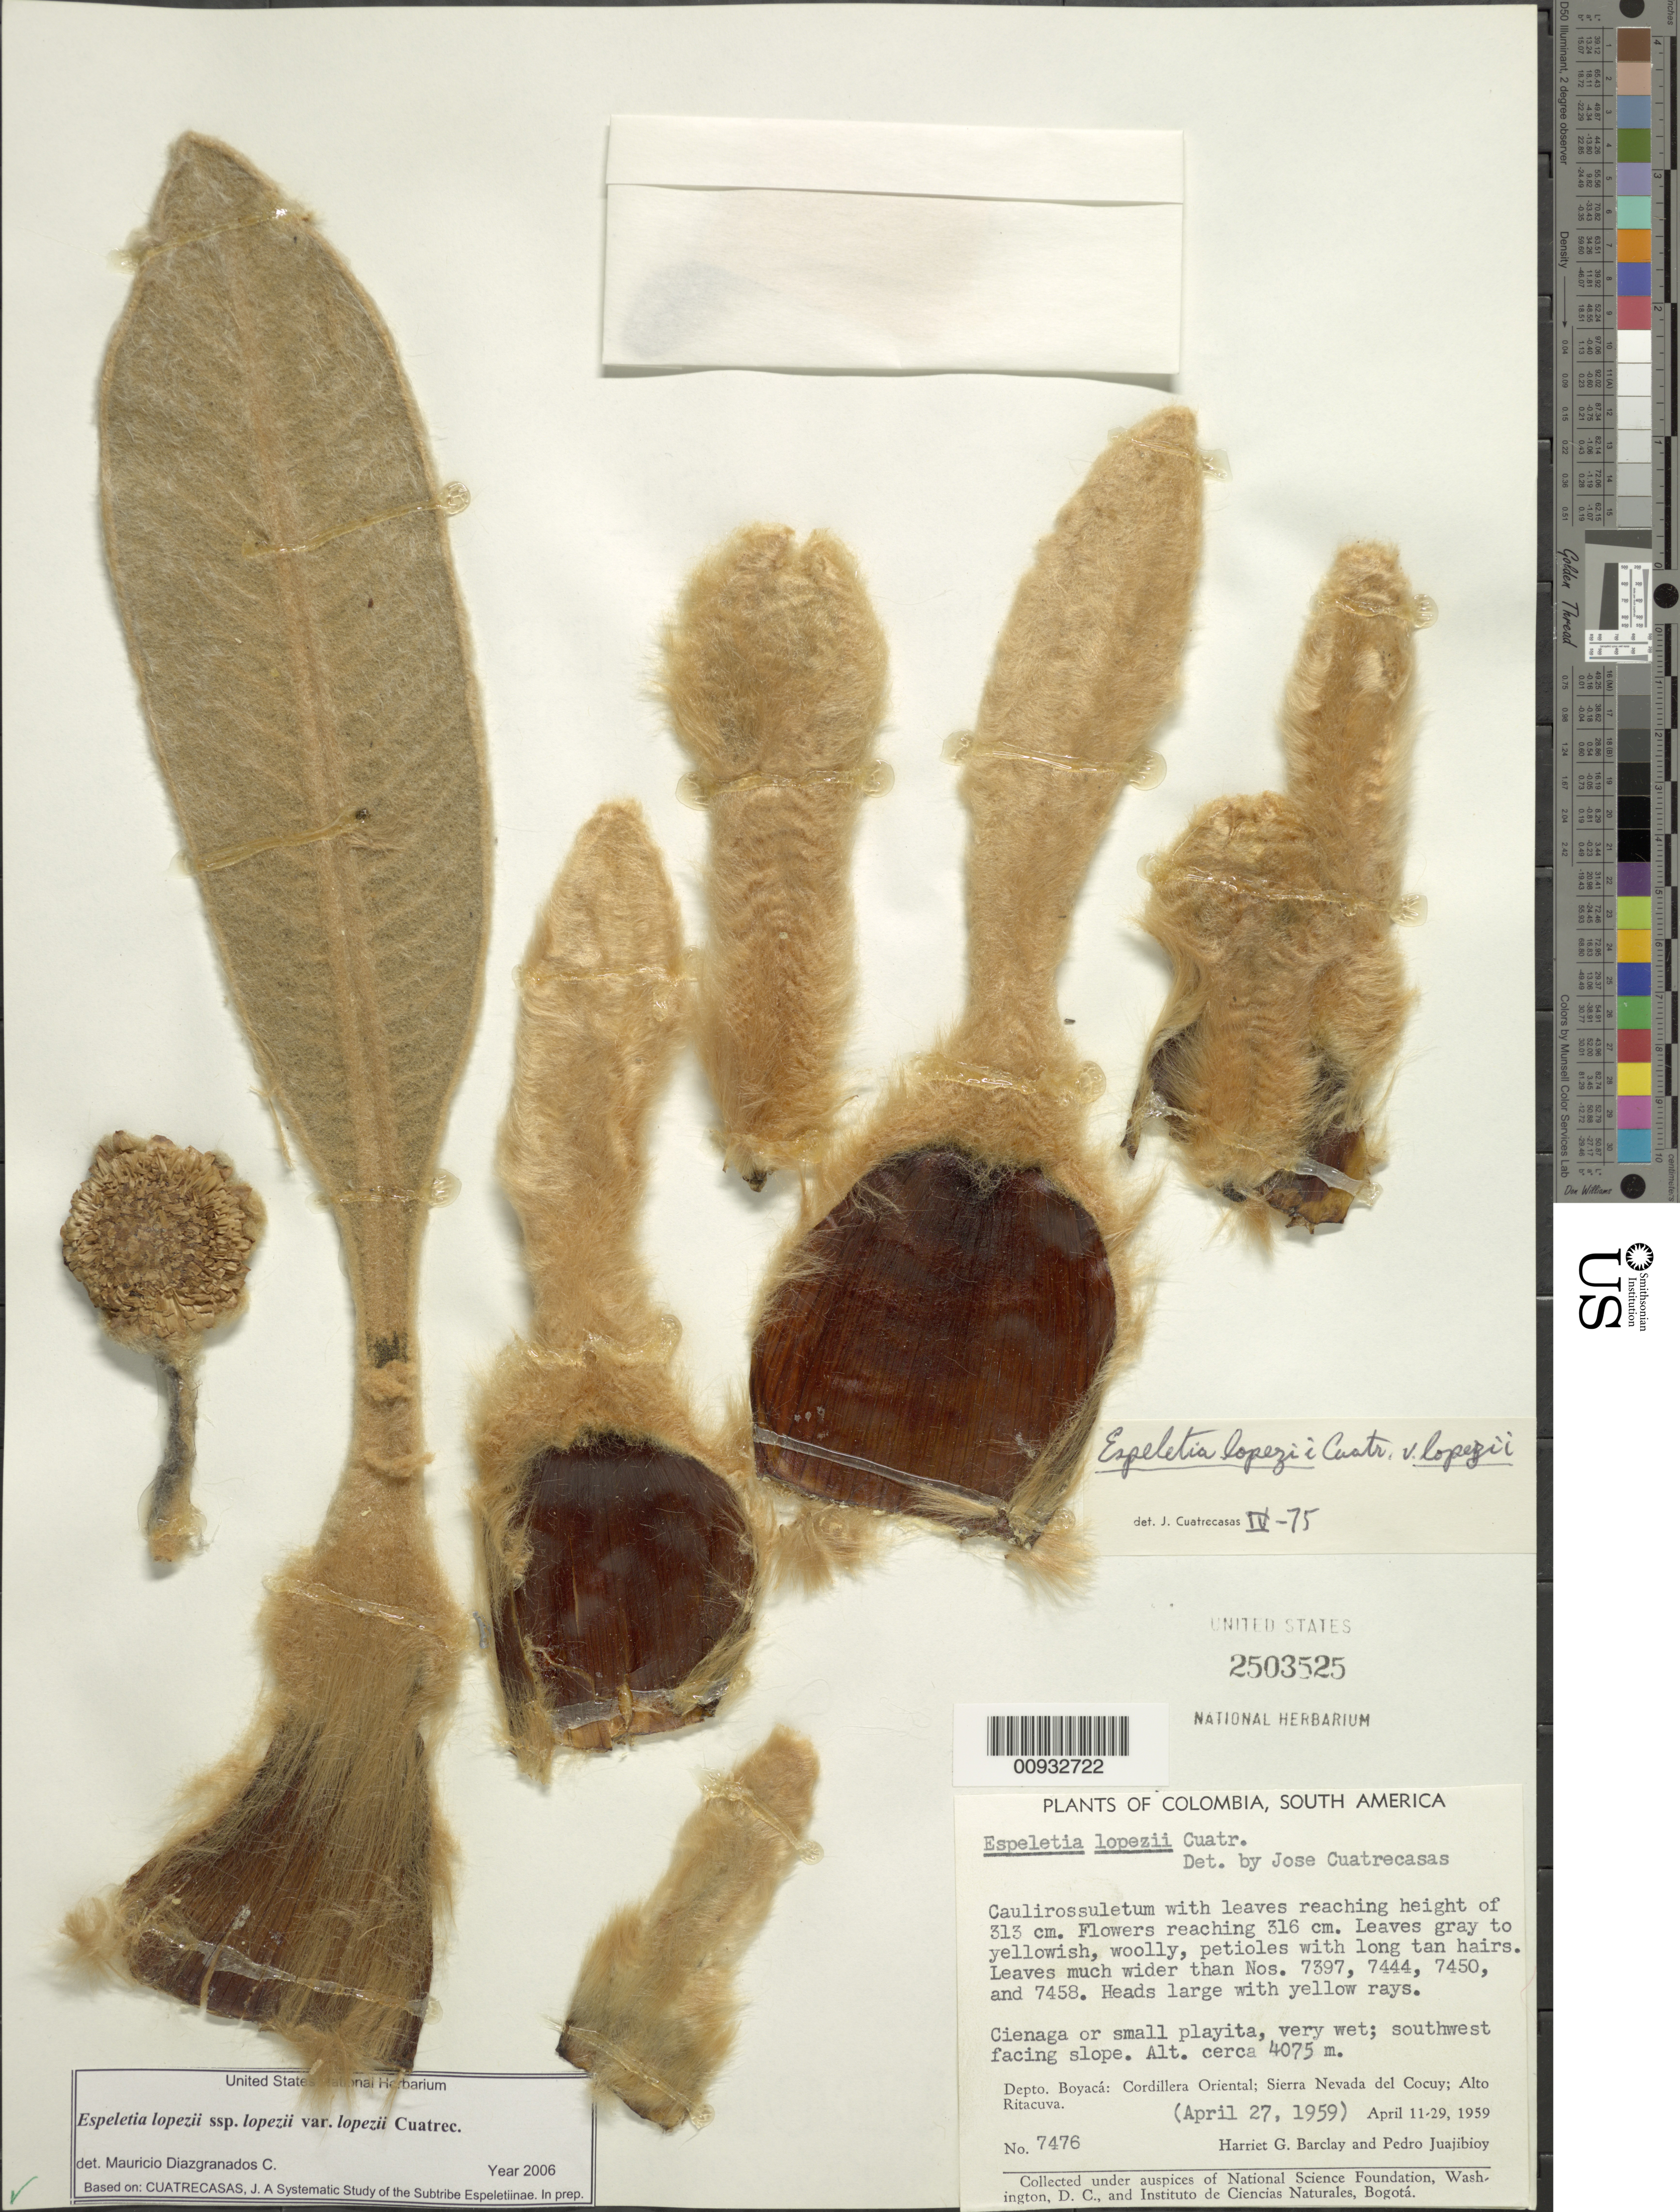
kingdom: Plantae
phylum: Tracheophyta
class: Magnoliopsida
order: Asterales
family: Asteraceae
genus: Espeletia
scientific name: Espeletia lopezii var. lopezi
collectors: H. G. Barclay & P. Juajibioy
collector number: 7476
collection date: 1959-04-27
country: Colombia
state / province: Boyacá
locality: Cordillera Oriental; Sierra Nevada del Cocuy. Alto Ritacuva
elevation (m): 4075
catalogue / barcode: US 2503525